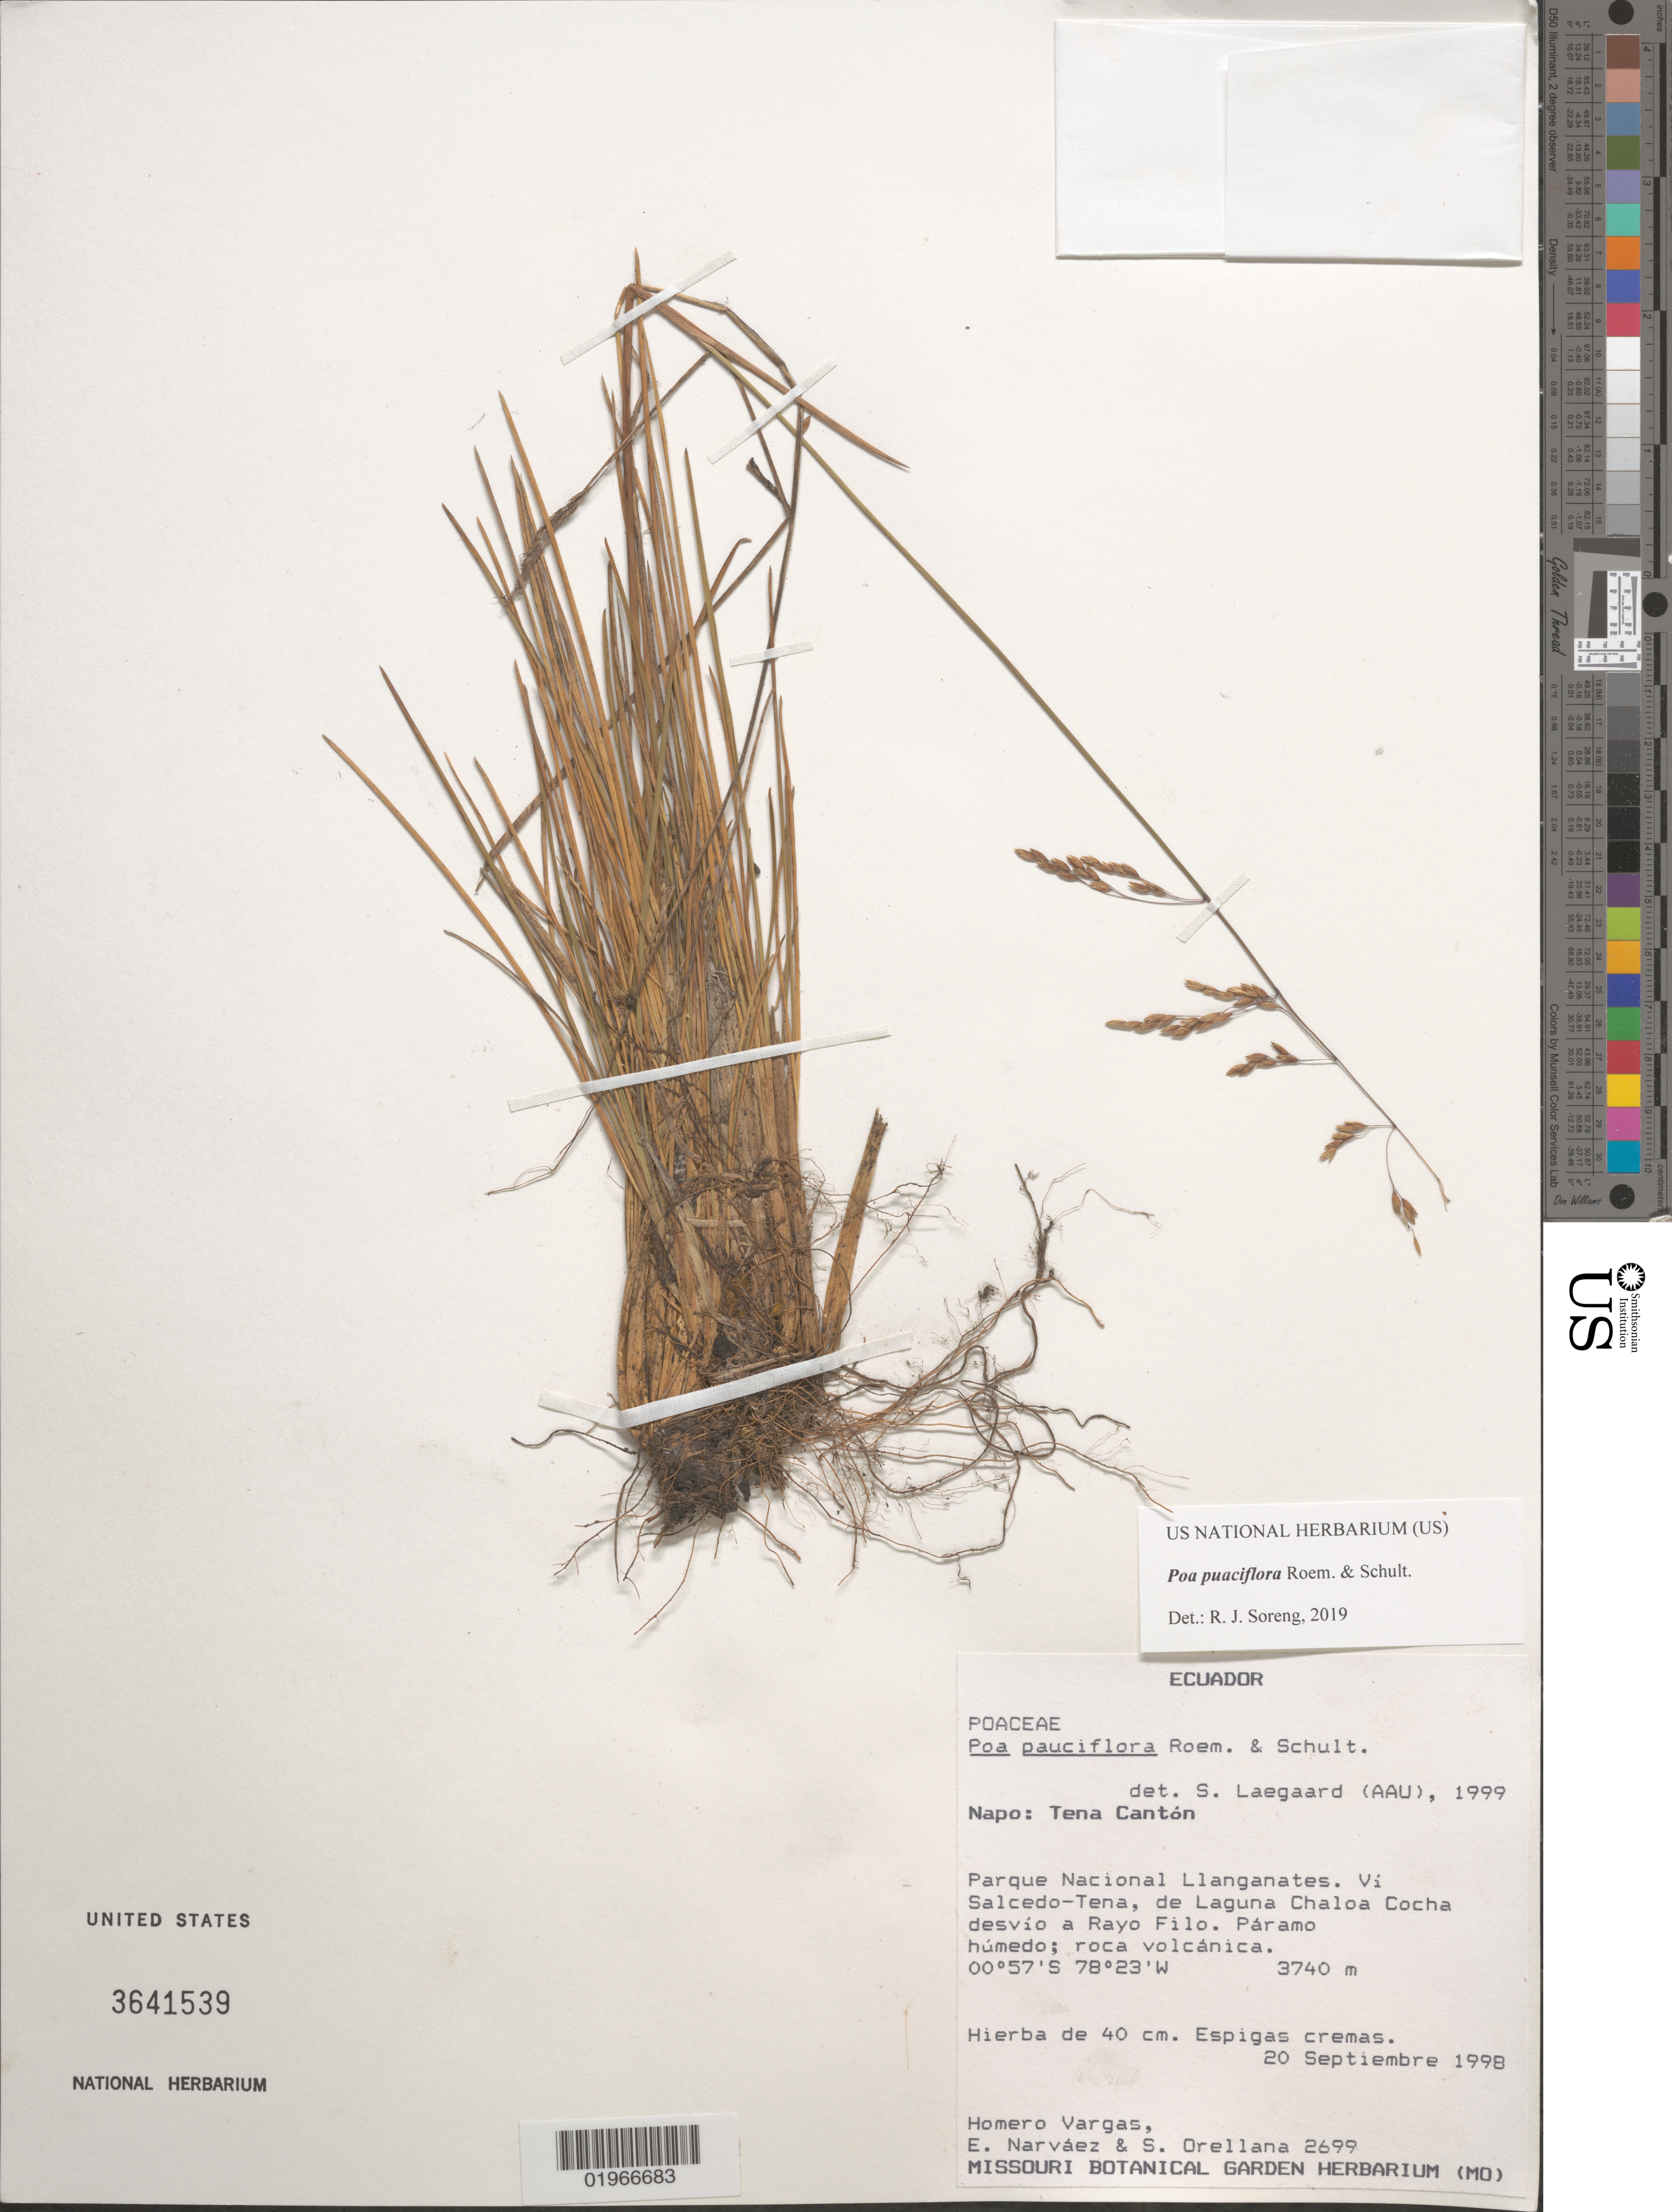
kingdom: Plantae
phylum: Tracheophyta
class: Liliopsida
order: Poales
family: Poaceae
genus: Poa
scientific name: Poa pauciflora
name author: Roem. & Schult.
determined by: Soreng, Robert J., Research Associate (BOT), Smithsonian Institution - National Museum of Natural History (UNITED STATES)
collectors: H. Vargas, E. Narváez & S. Orellana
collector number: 2699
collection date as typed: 20 Septiembre 1998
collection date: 1998-09-20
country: Ecuador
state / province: Napo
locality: Tena Canton. Parque Nacional Llanganates. Vi Salcedo-Tena, de Laguna Chaloa Cocha desvio a Rayo Filo.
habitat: Páramo húmedo; roca volcánica.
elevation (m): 3740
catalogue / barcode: US 3641539